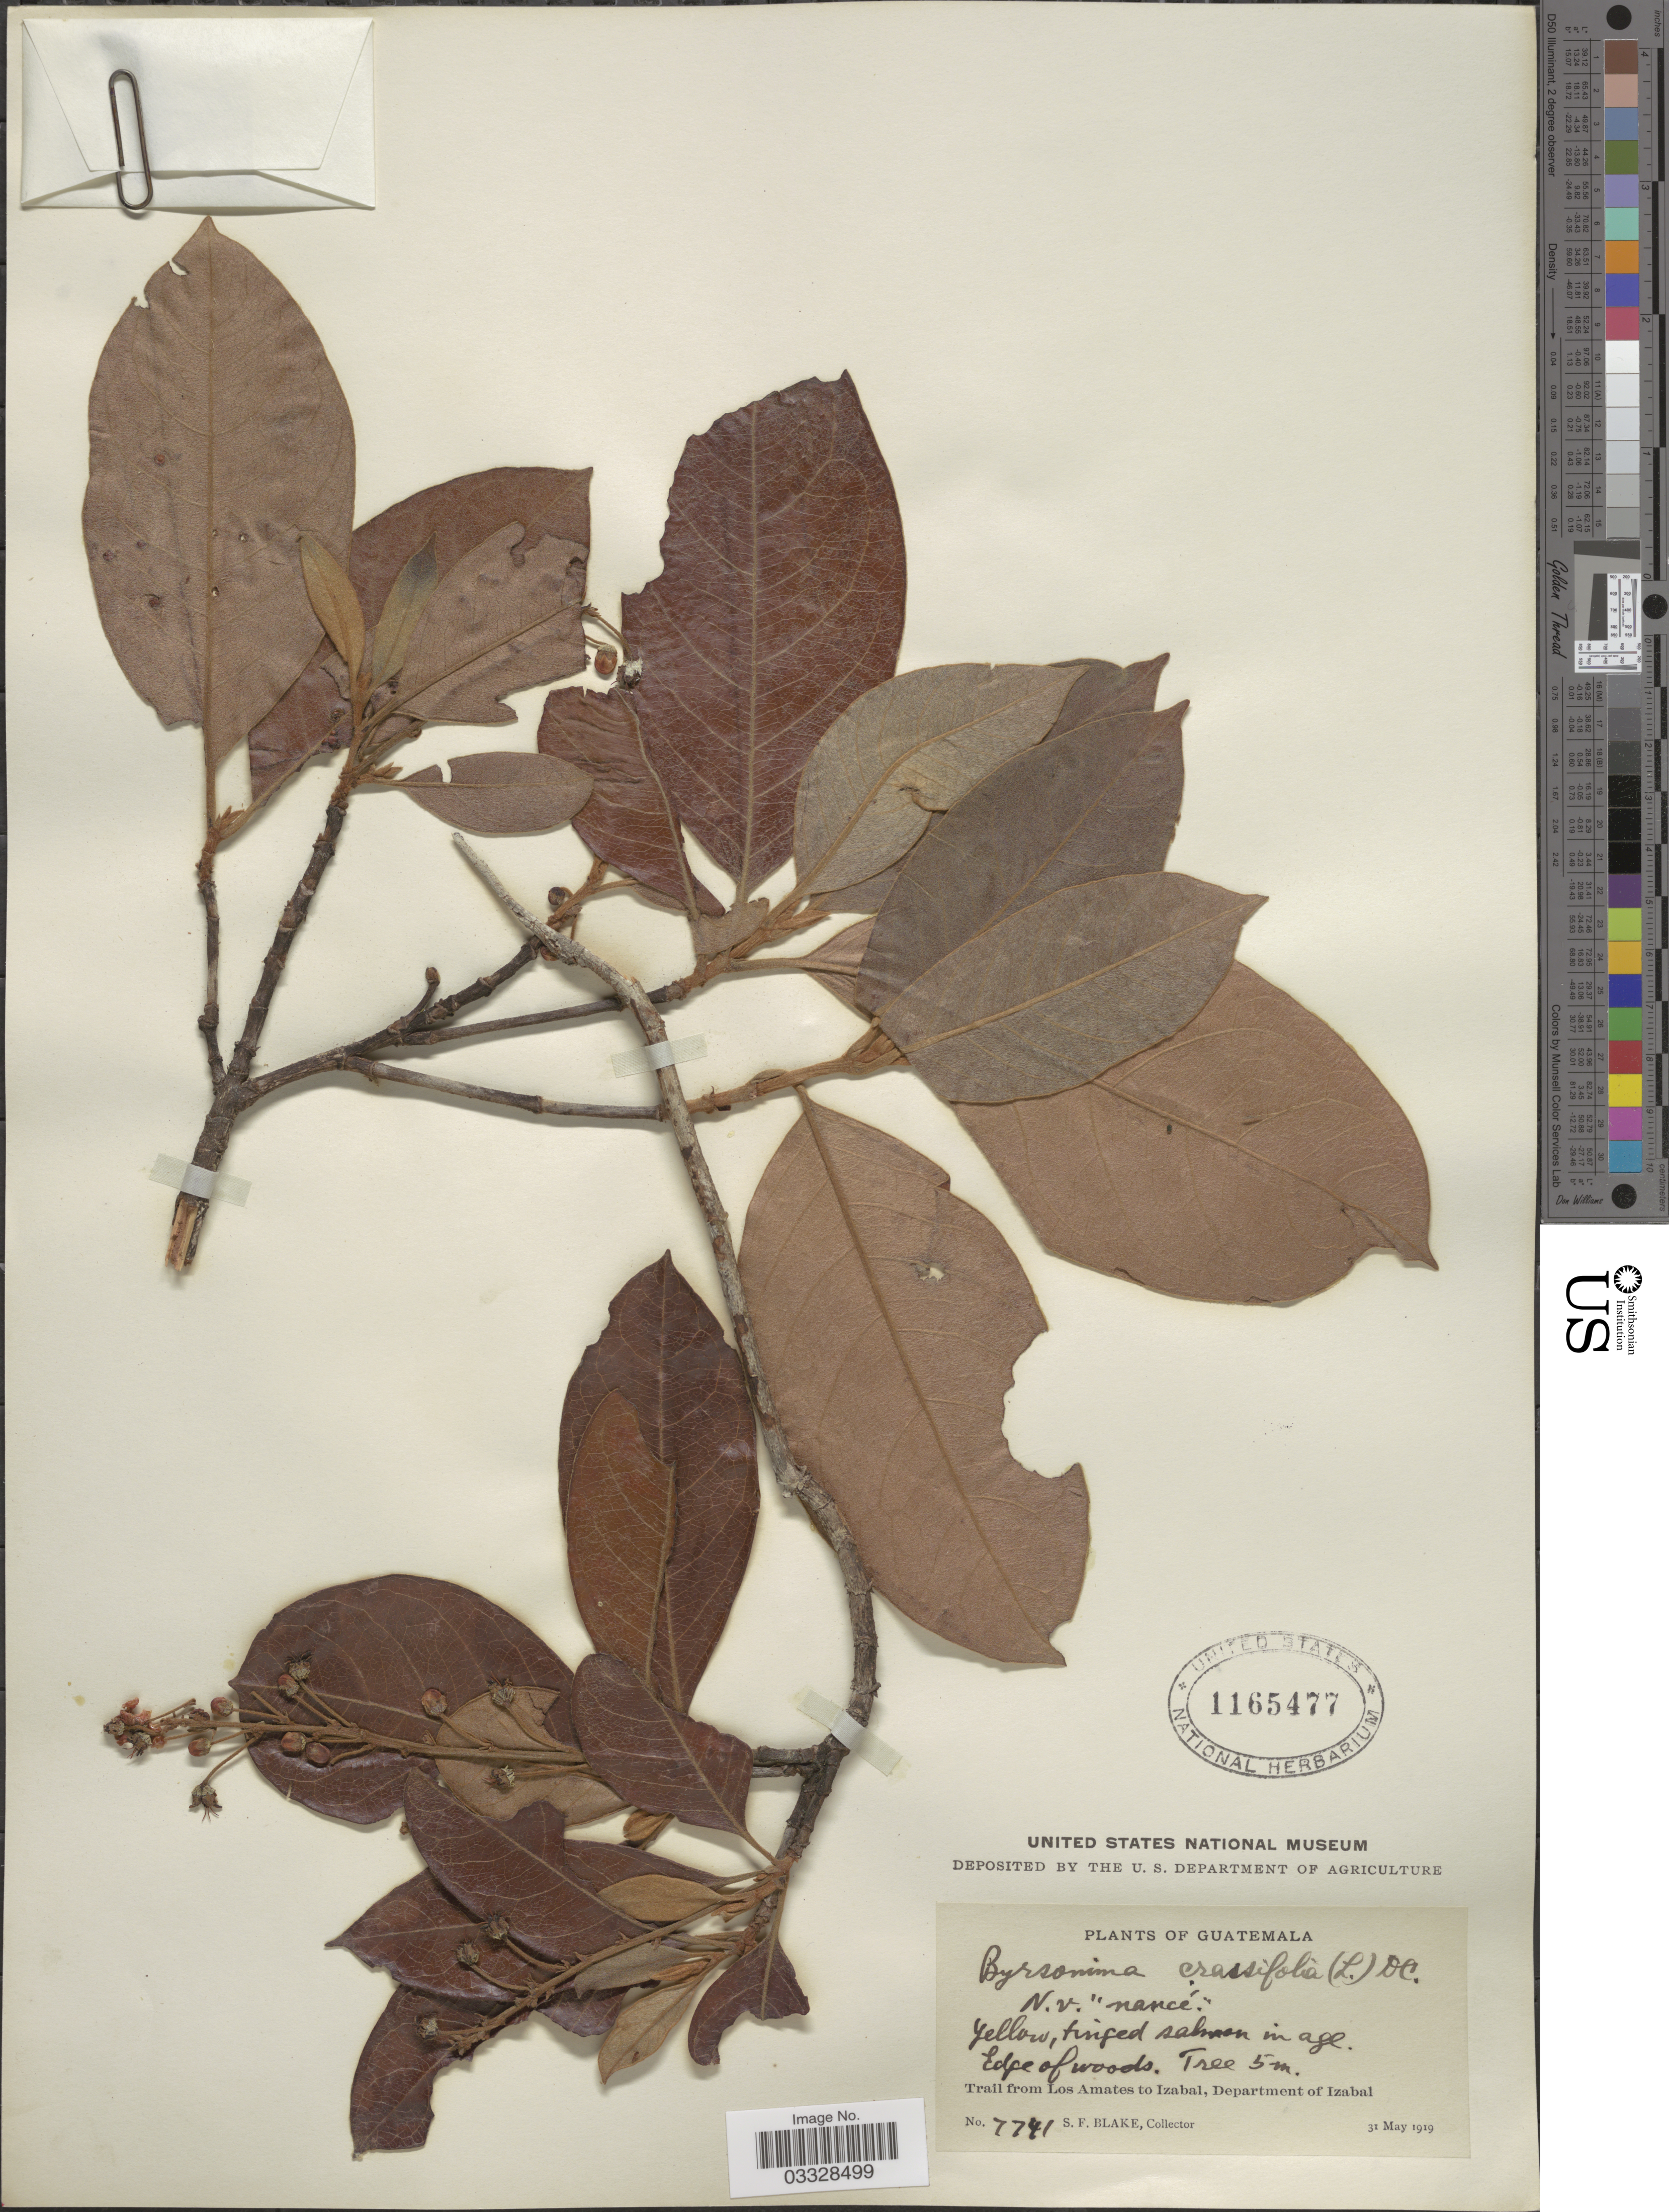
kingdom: Plantae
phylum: Tracheophyta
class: Magnoliopsida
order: Malpighiales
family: Malpighiaceae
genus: Byrsonima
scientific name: Byrsonima crassifolia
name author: (L.) Kunth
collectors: S. Blake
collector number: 7741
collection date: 1919-05-31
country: Guatemala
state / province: Izabal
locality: Trail from Los Amates to Izabal, Department of Izabal.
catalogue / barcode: US 1165477